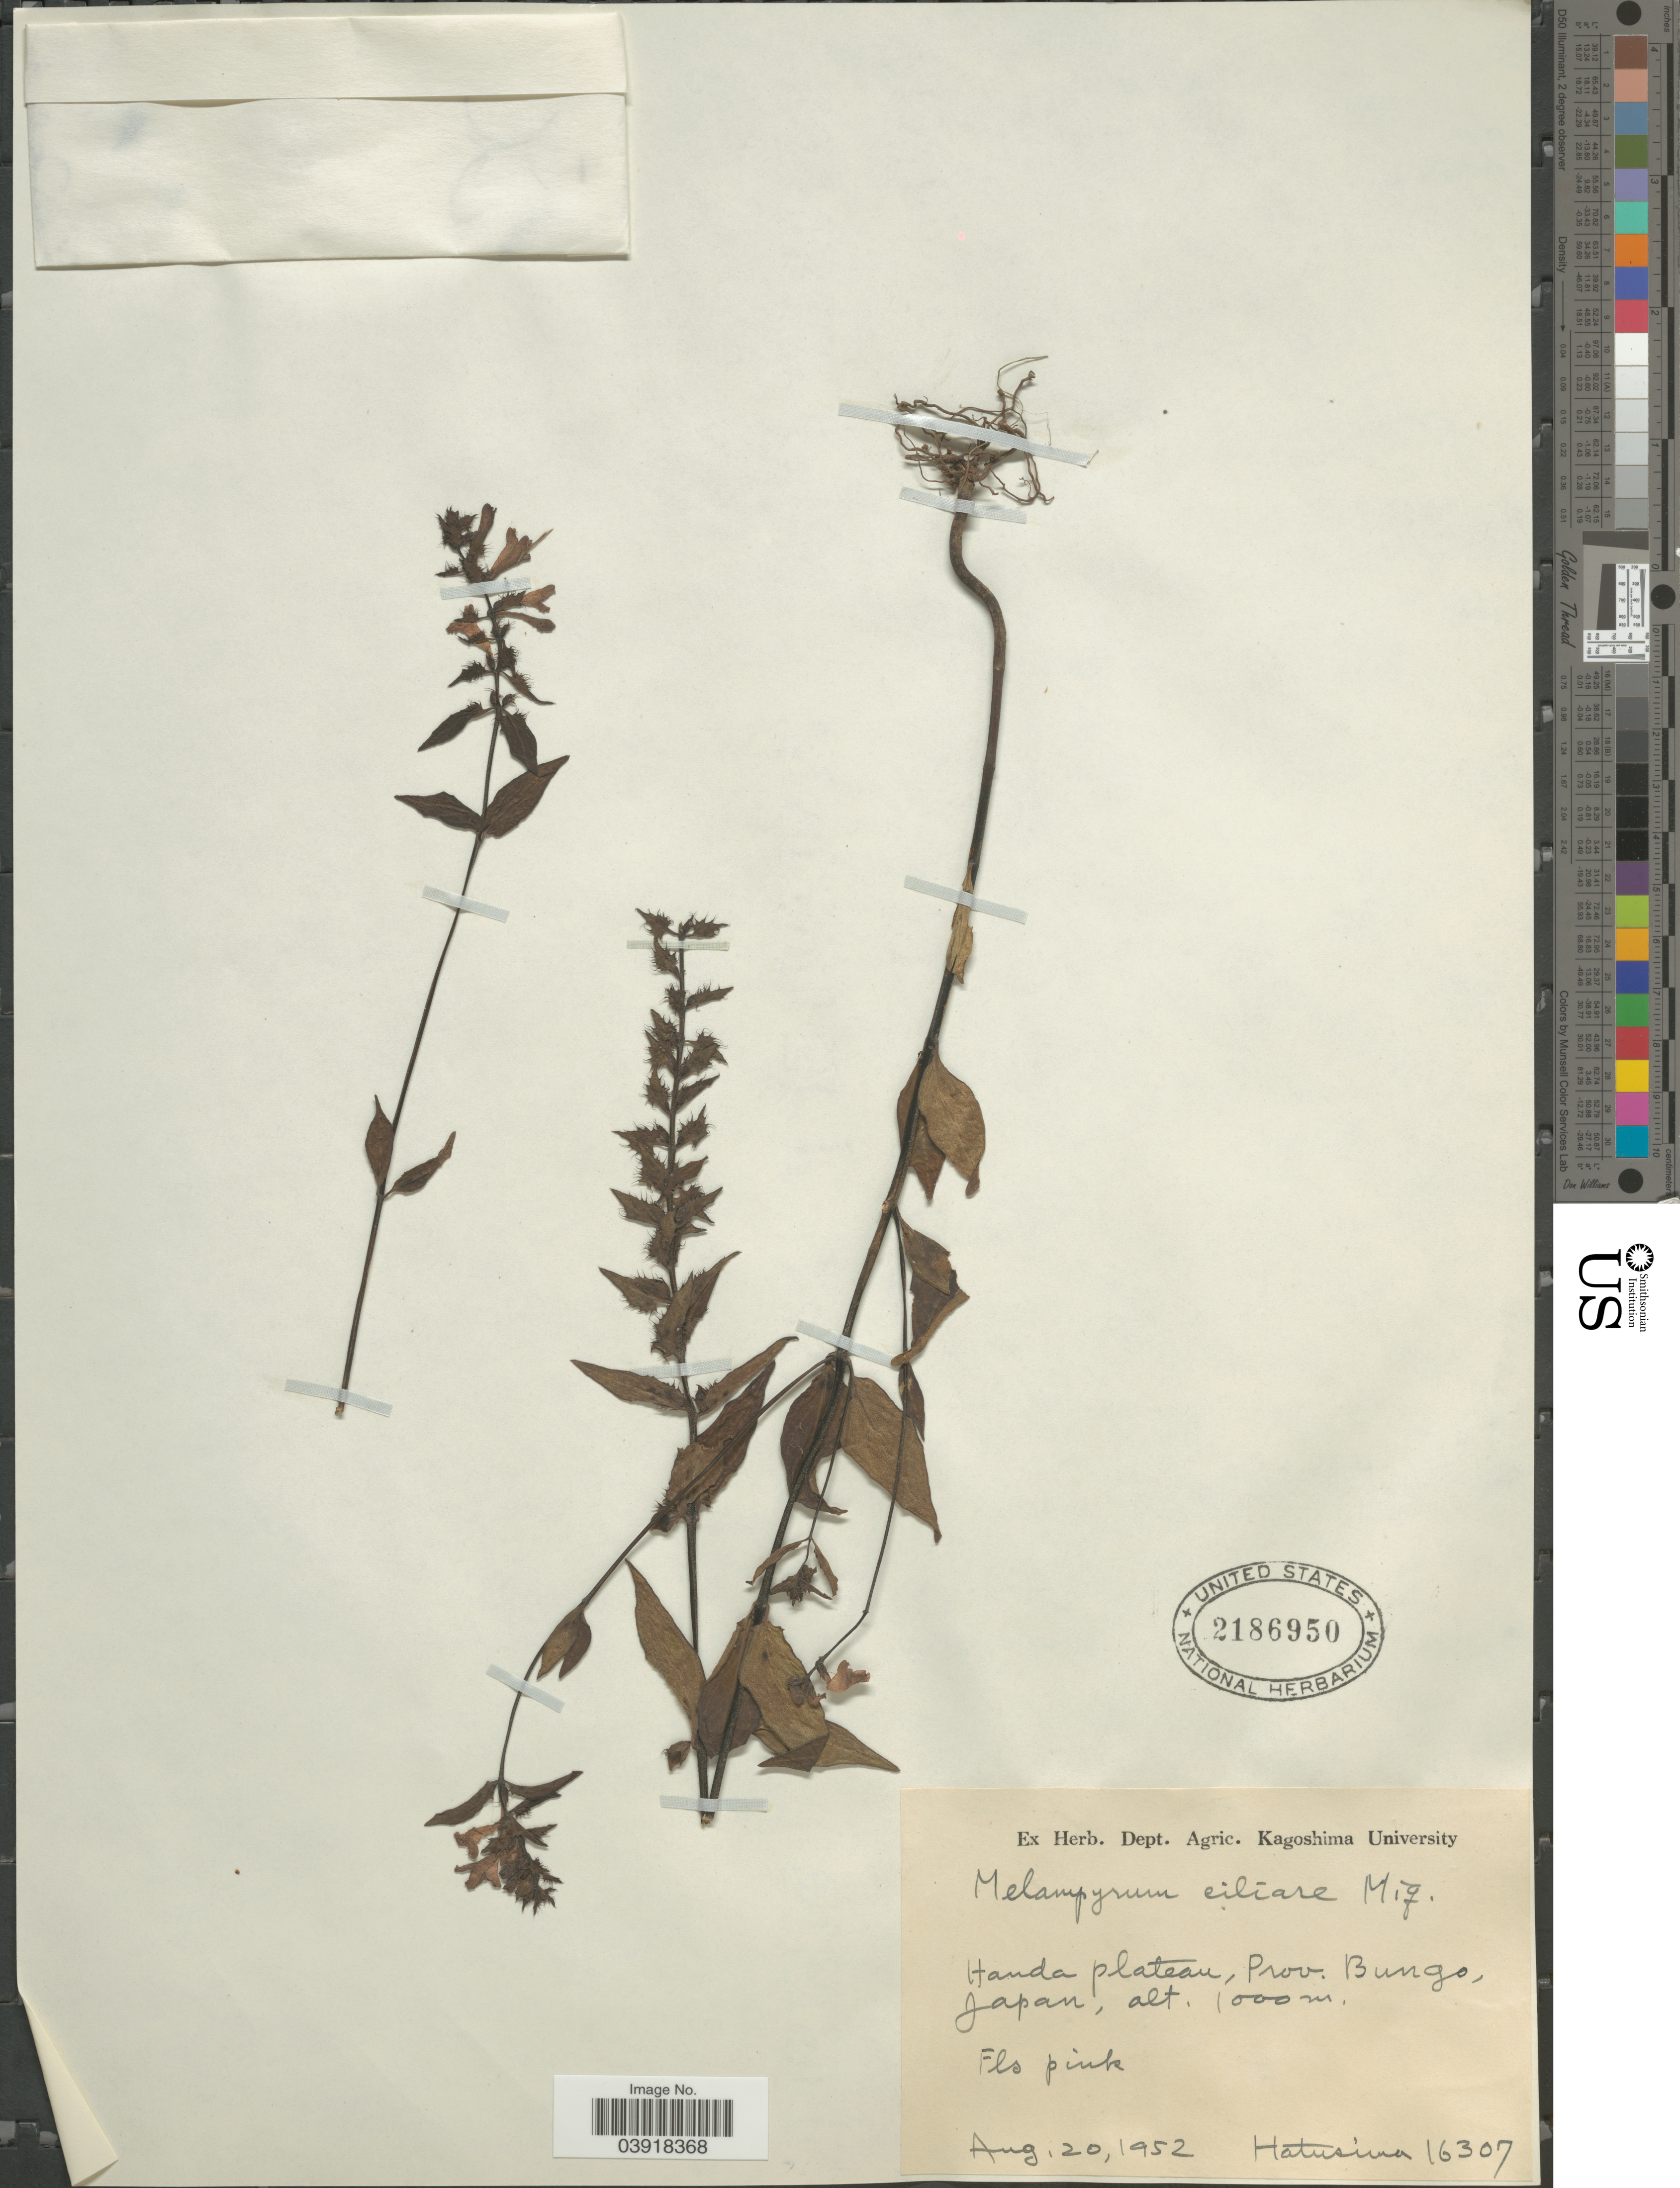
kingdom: Plantae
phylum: Tracheophyta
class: Magnoliopsida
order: Lamiales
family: Orobanchaceae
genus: Melampyrum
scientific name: Melampyrum ciliare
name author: Miq.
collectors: -. Hatusima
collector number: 16307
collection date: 1952-08-20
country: Japan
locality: Handa plateau, Prov. Bungo.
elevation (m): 1000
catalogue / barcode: US 2186950